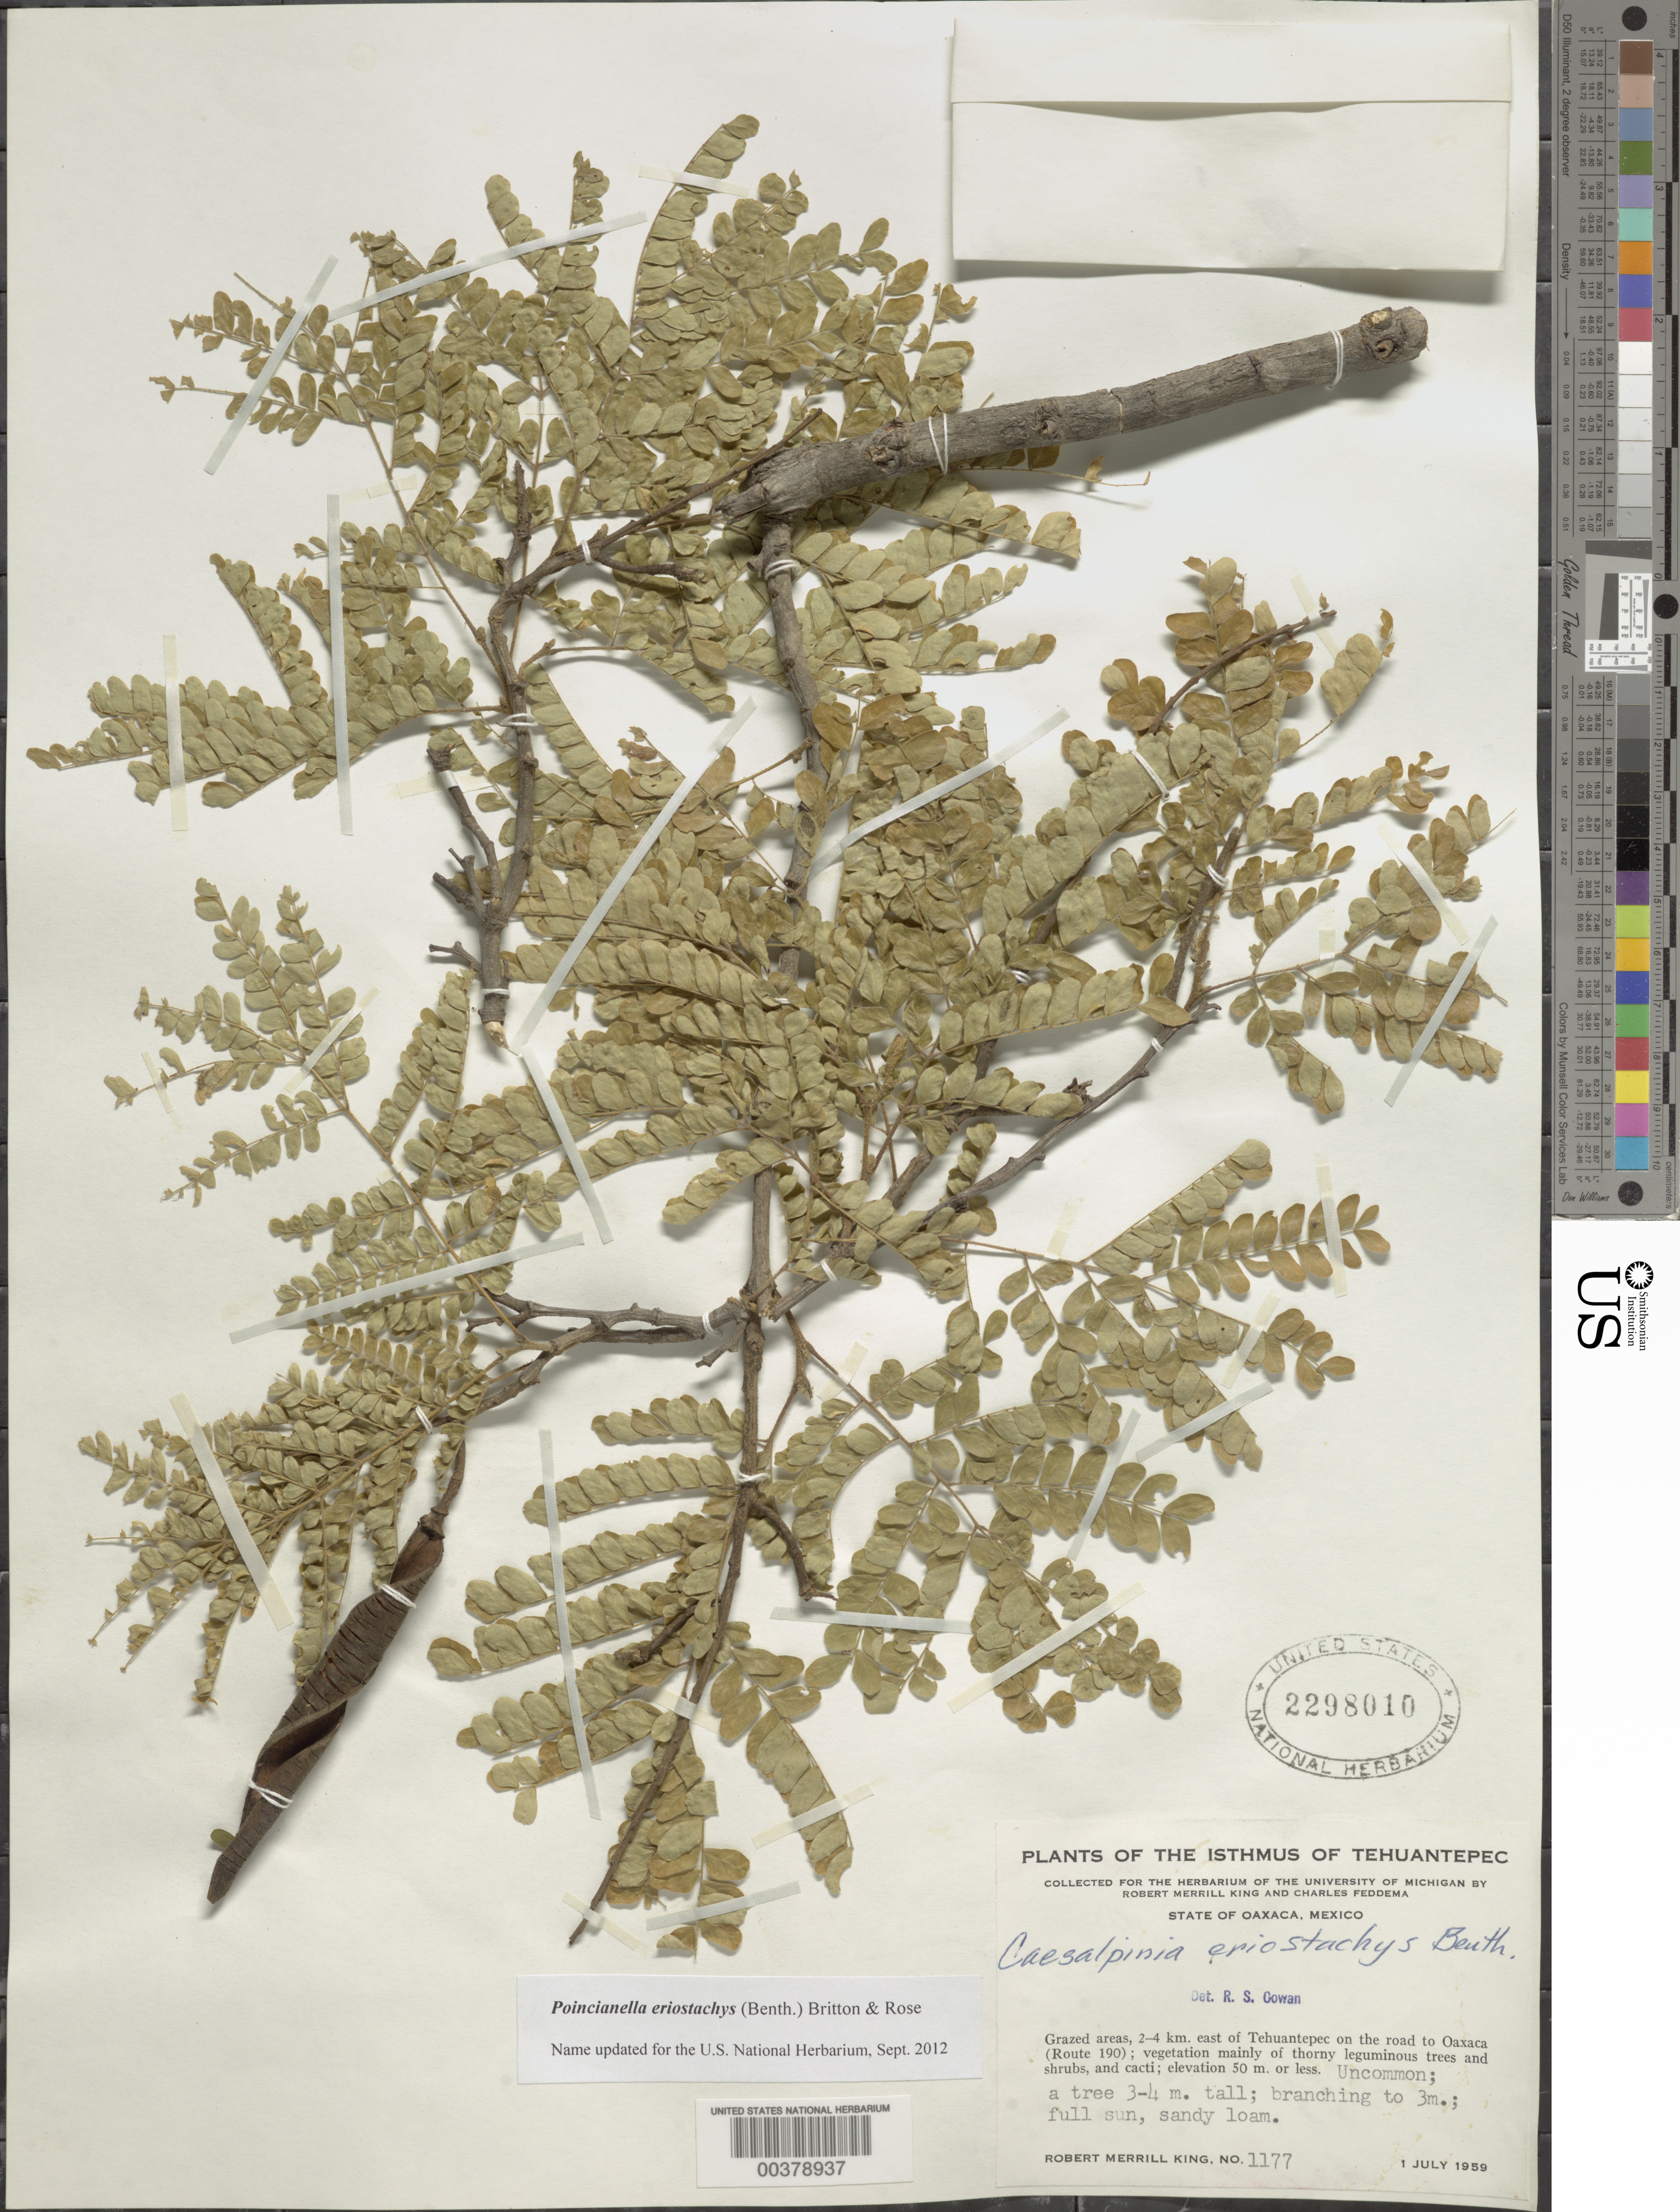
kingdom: Plantae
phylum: Tracheophyta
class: Magnoliopsida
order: Fabales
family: Fabaceae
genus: Cenostigma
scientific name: Cenostigma eriostachys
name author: (Benth.) Gagnon & G.P. Lewis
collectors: R. M. King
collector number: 1177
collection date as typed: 01 Jul 1959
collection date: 1959-07-01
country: Mexico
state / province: Oaxaca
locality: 2-4 km E of Tehuantepec on the road to Oaxaca, route 190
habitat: Grazed areas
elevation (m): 50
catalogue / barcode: US 2298010